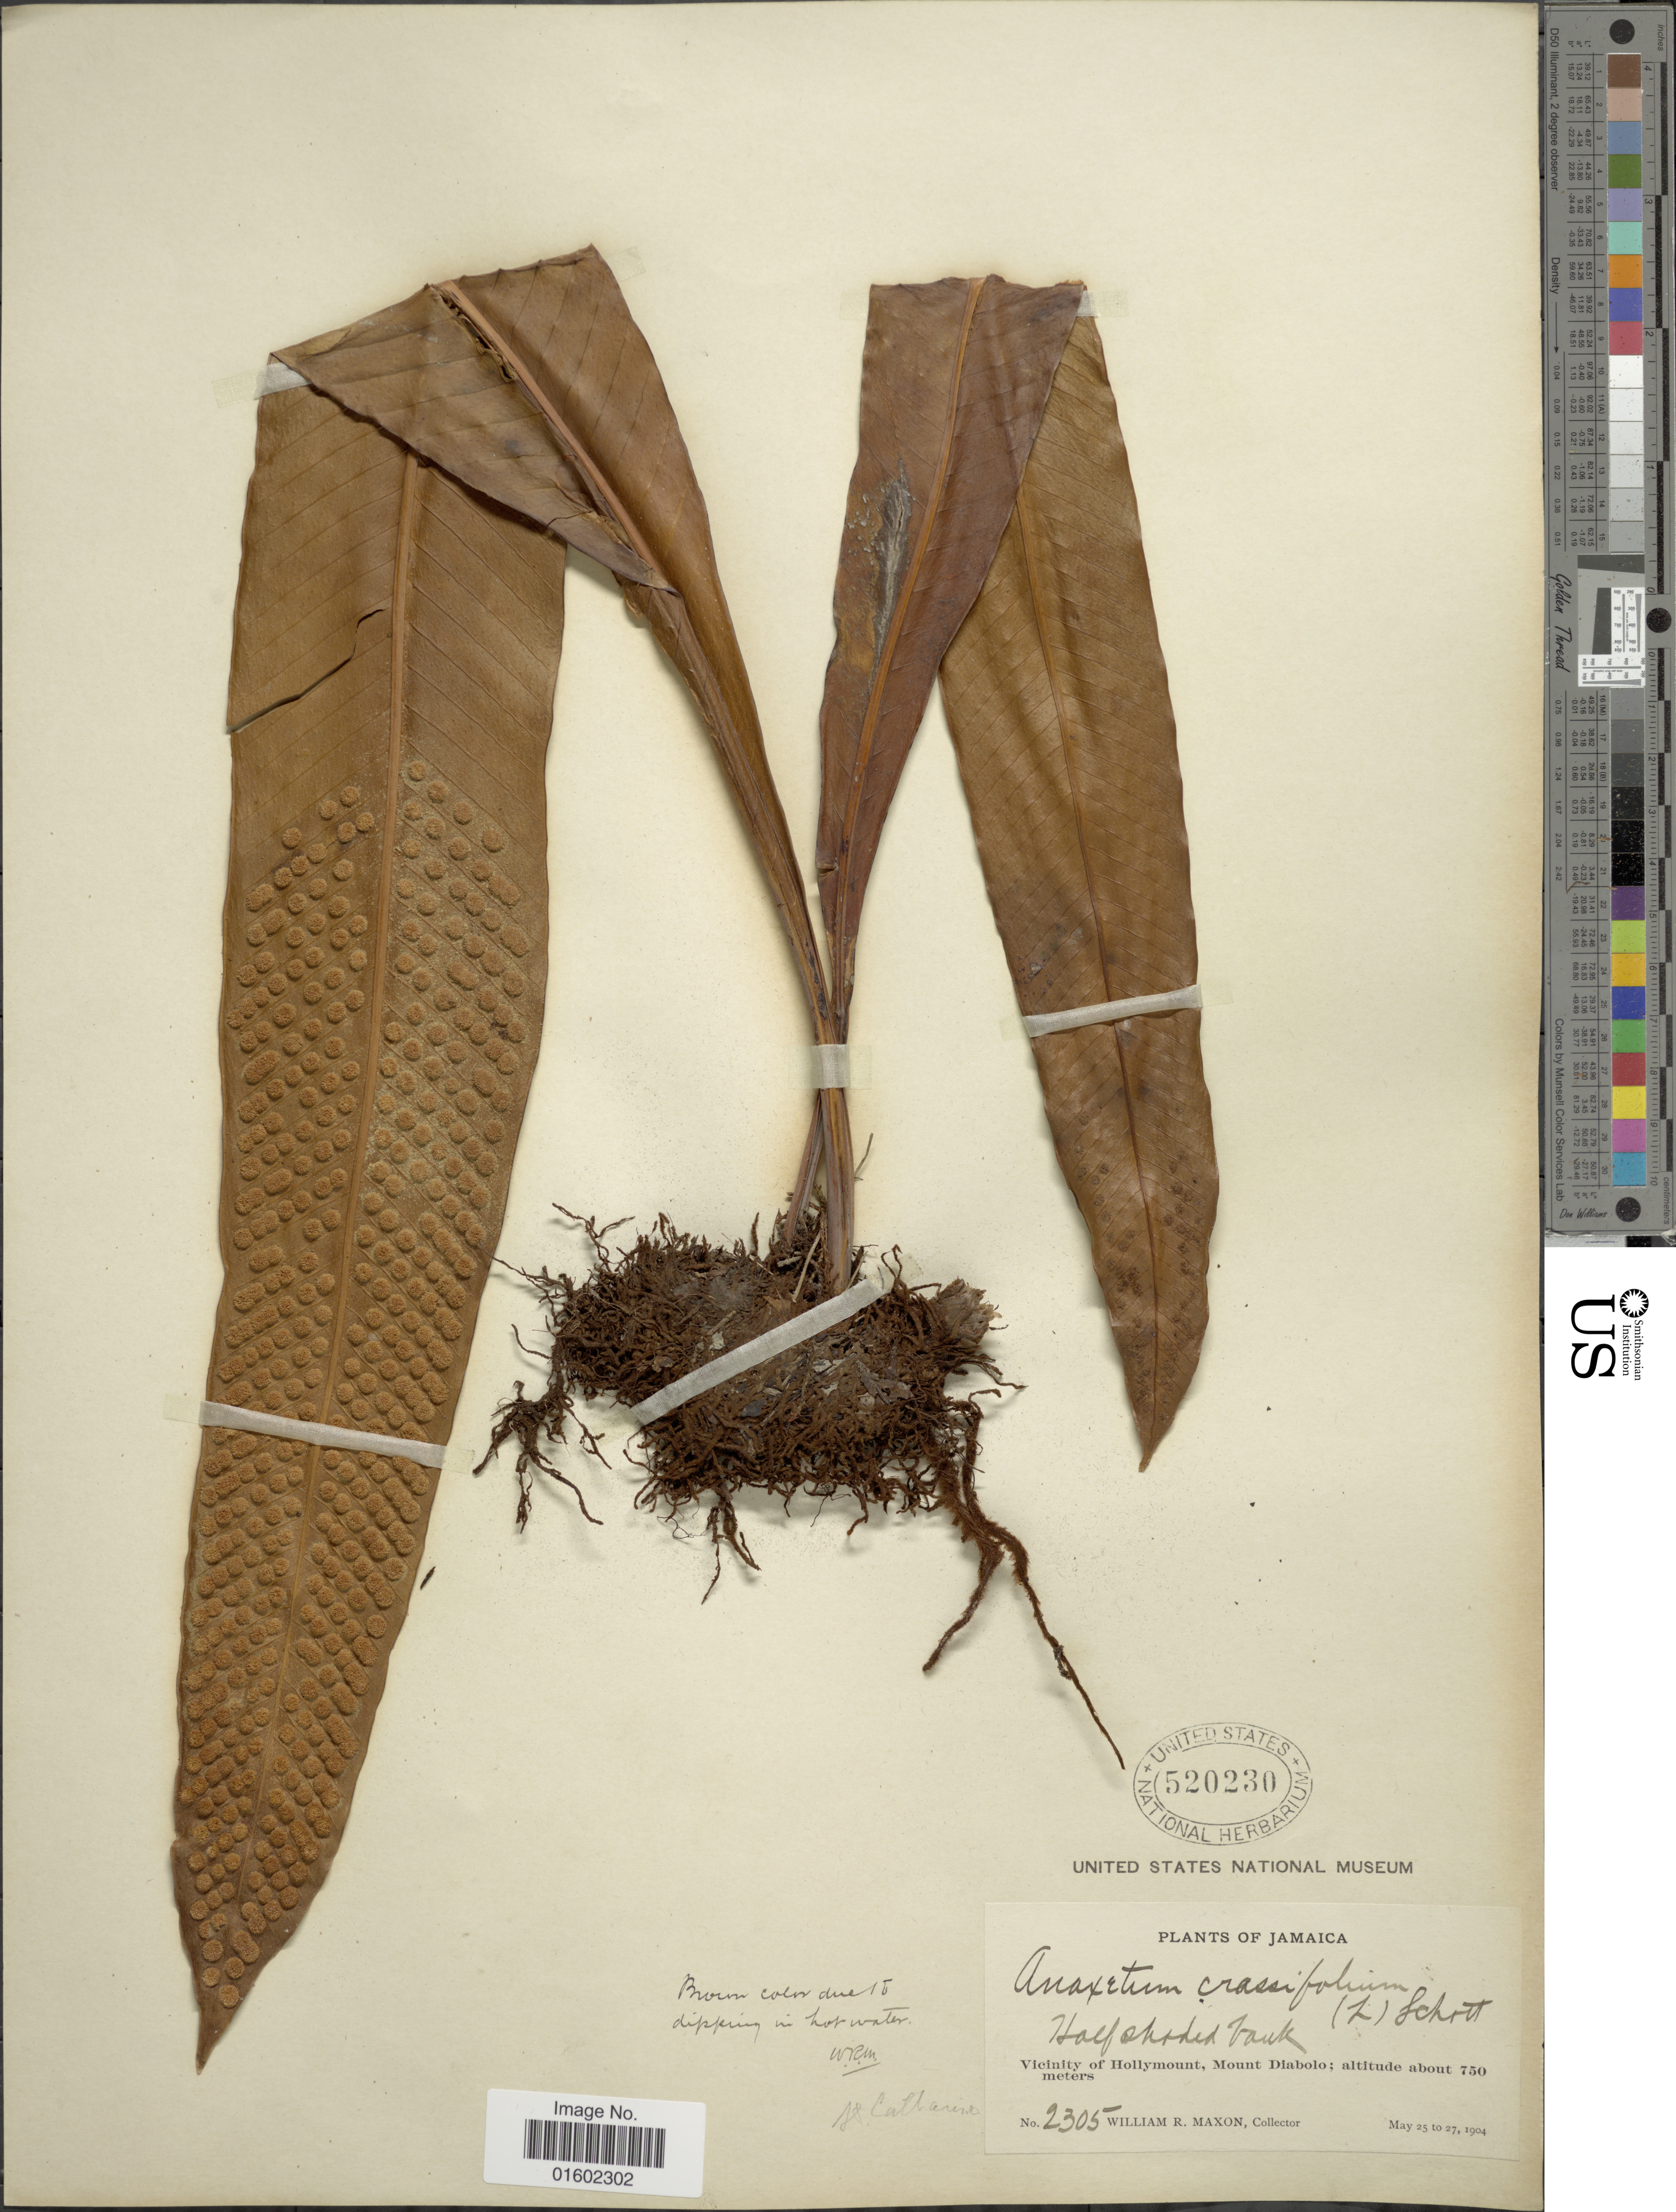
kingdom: Plantae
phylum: Tracheophyta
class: Polypodiopsida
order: Polypodiales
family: Polypodiaceae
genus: Niphidium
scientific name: Niphidium crassifolium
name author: (L.) Lellinger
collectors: W. R. Maxon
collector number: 2305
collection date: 1904-05-25/1904-05-27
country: Jamaica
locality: In the vicinity of Hollymount, Mount Diabolo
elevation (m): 750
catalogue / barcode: US 520230